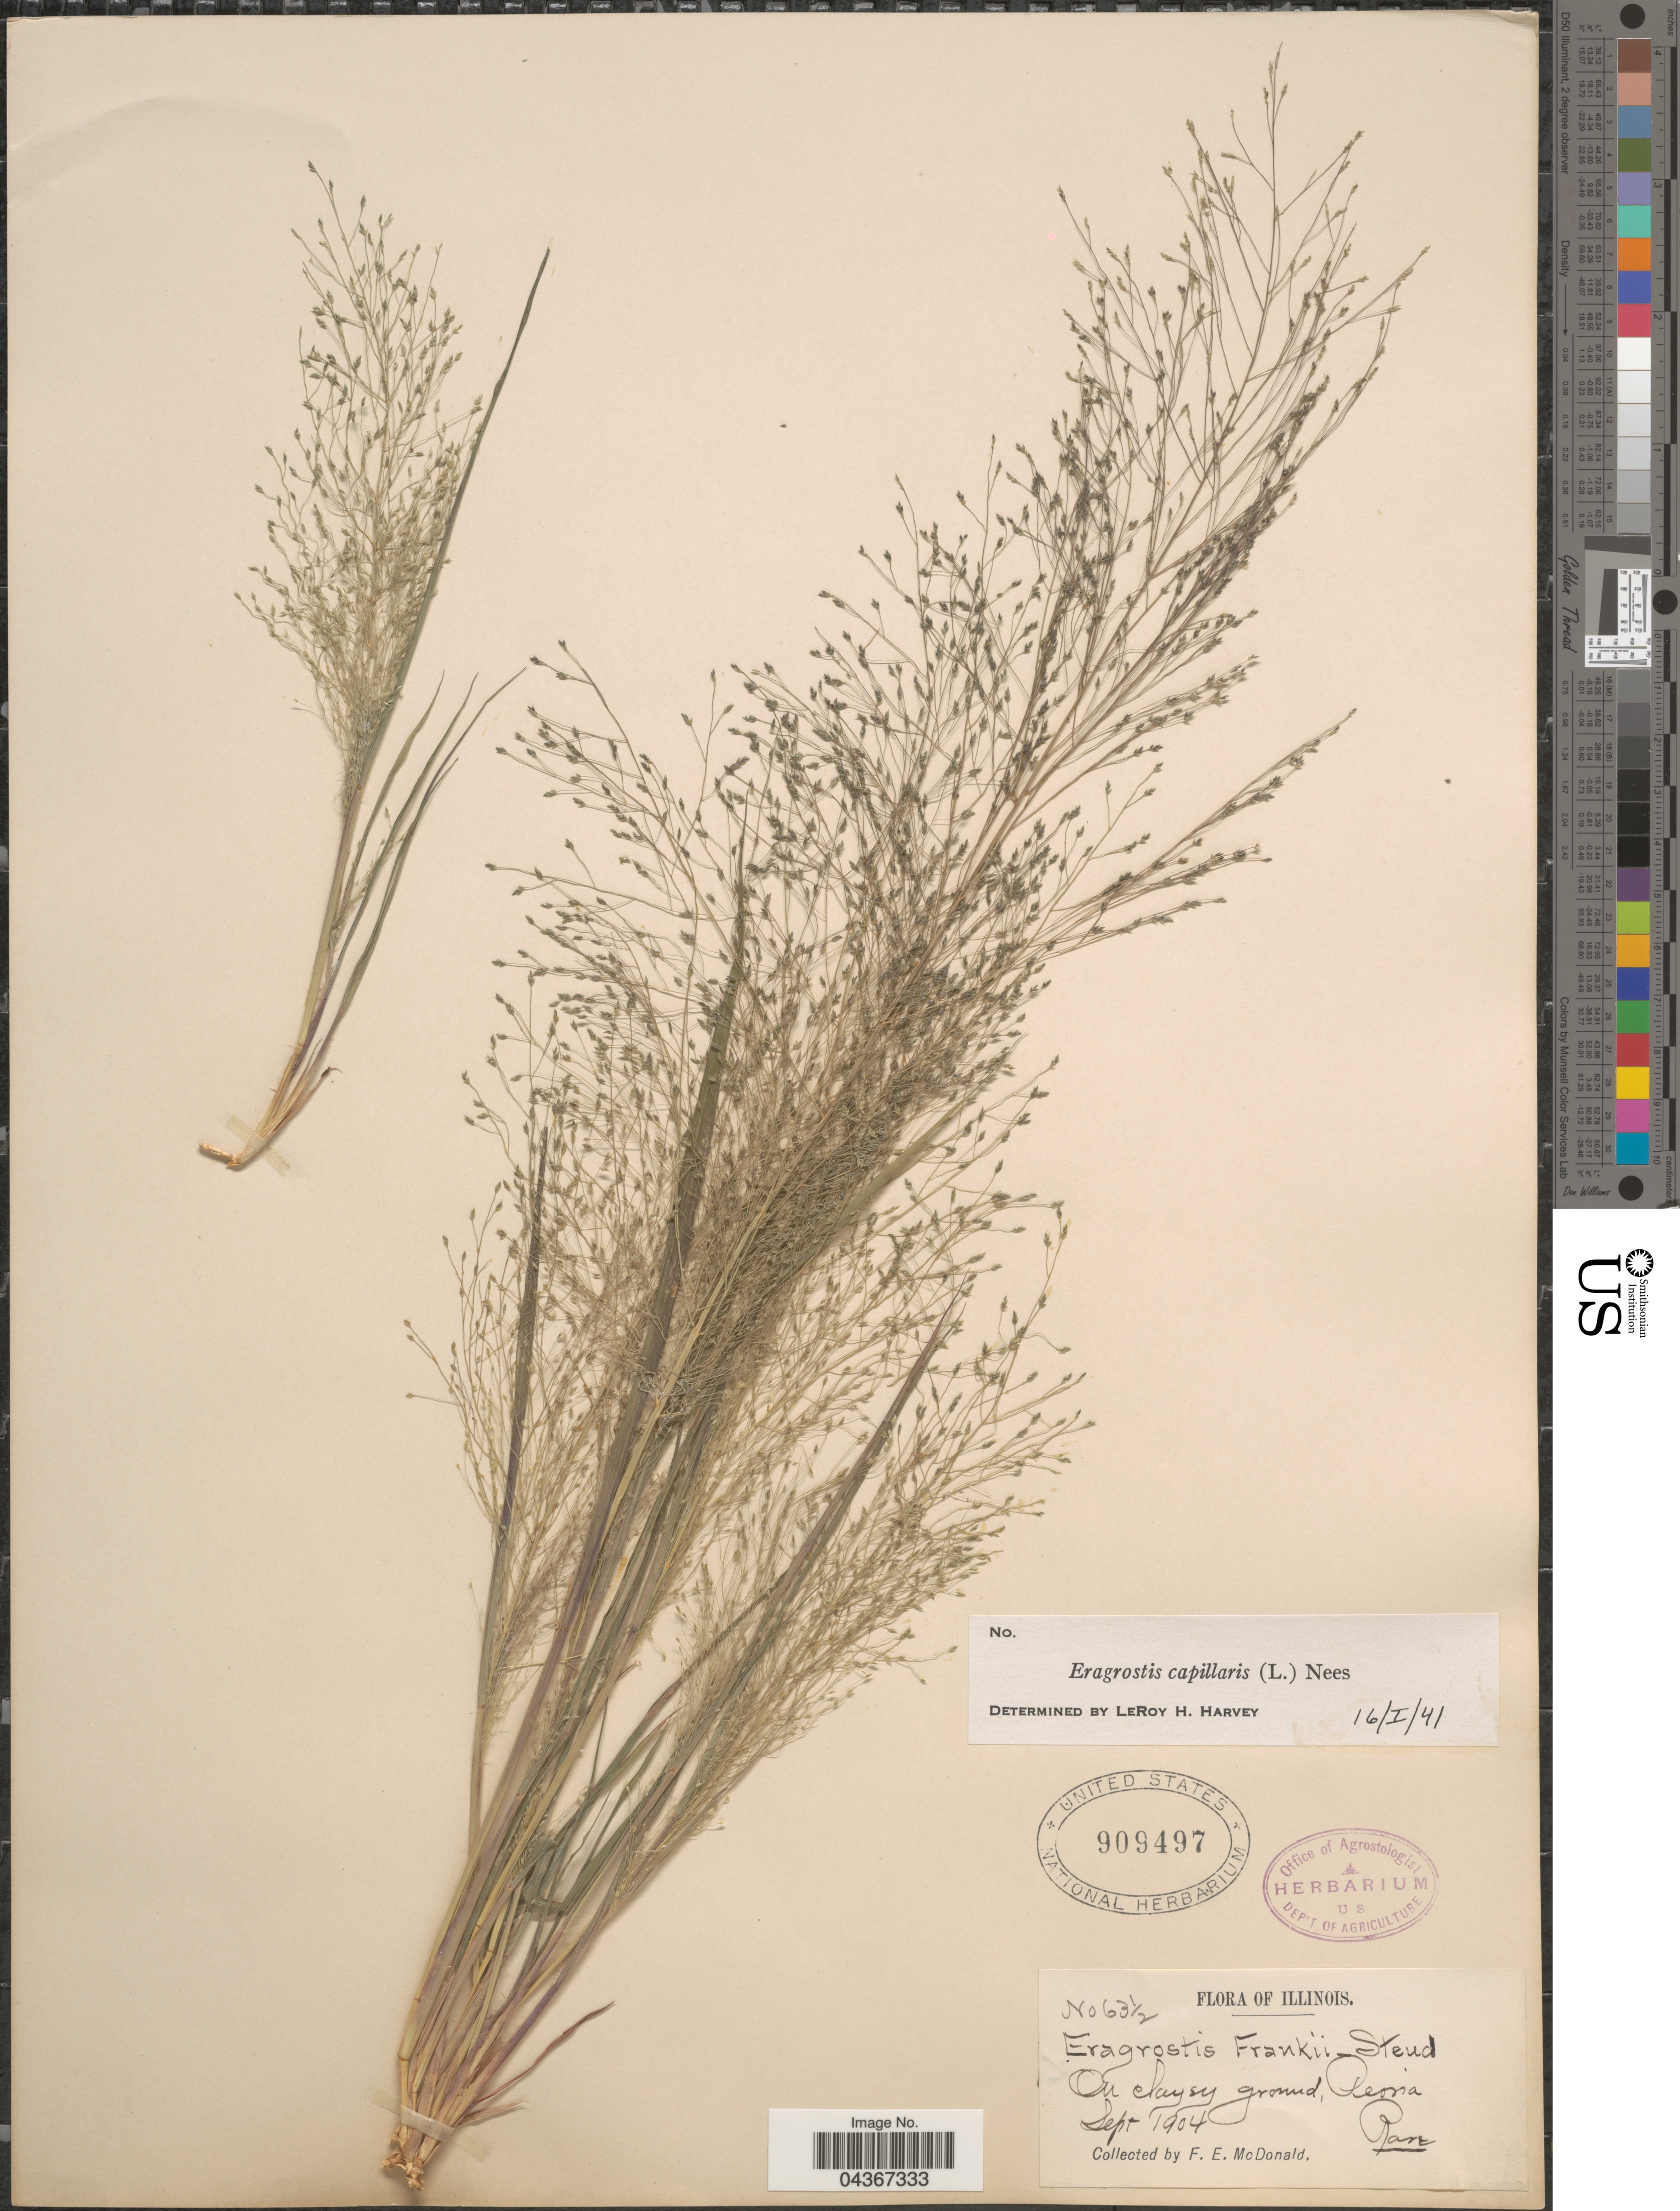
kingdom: Plantae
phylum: Tracheophyta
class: Liliopsida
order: Poales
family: Poaceae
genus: Eragrostis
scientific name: Eragrostis capillaris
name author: (L.) Nees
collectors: F. E. McDonald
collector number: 63½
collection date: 1904-09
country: United States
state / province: Illinois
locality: On clayey ground, Peoria.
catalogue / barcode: US 909497